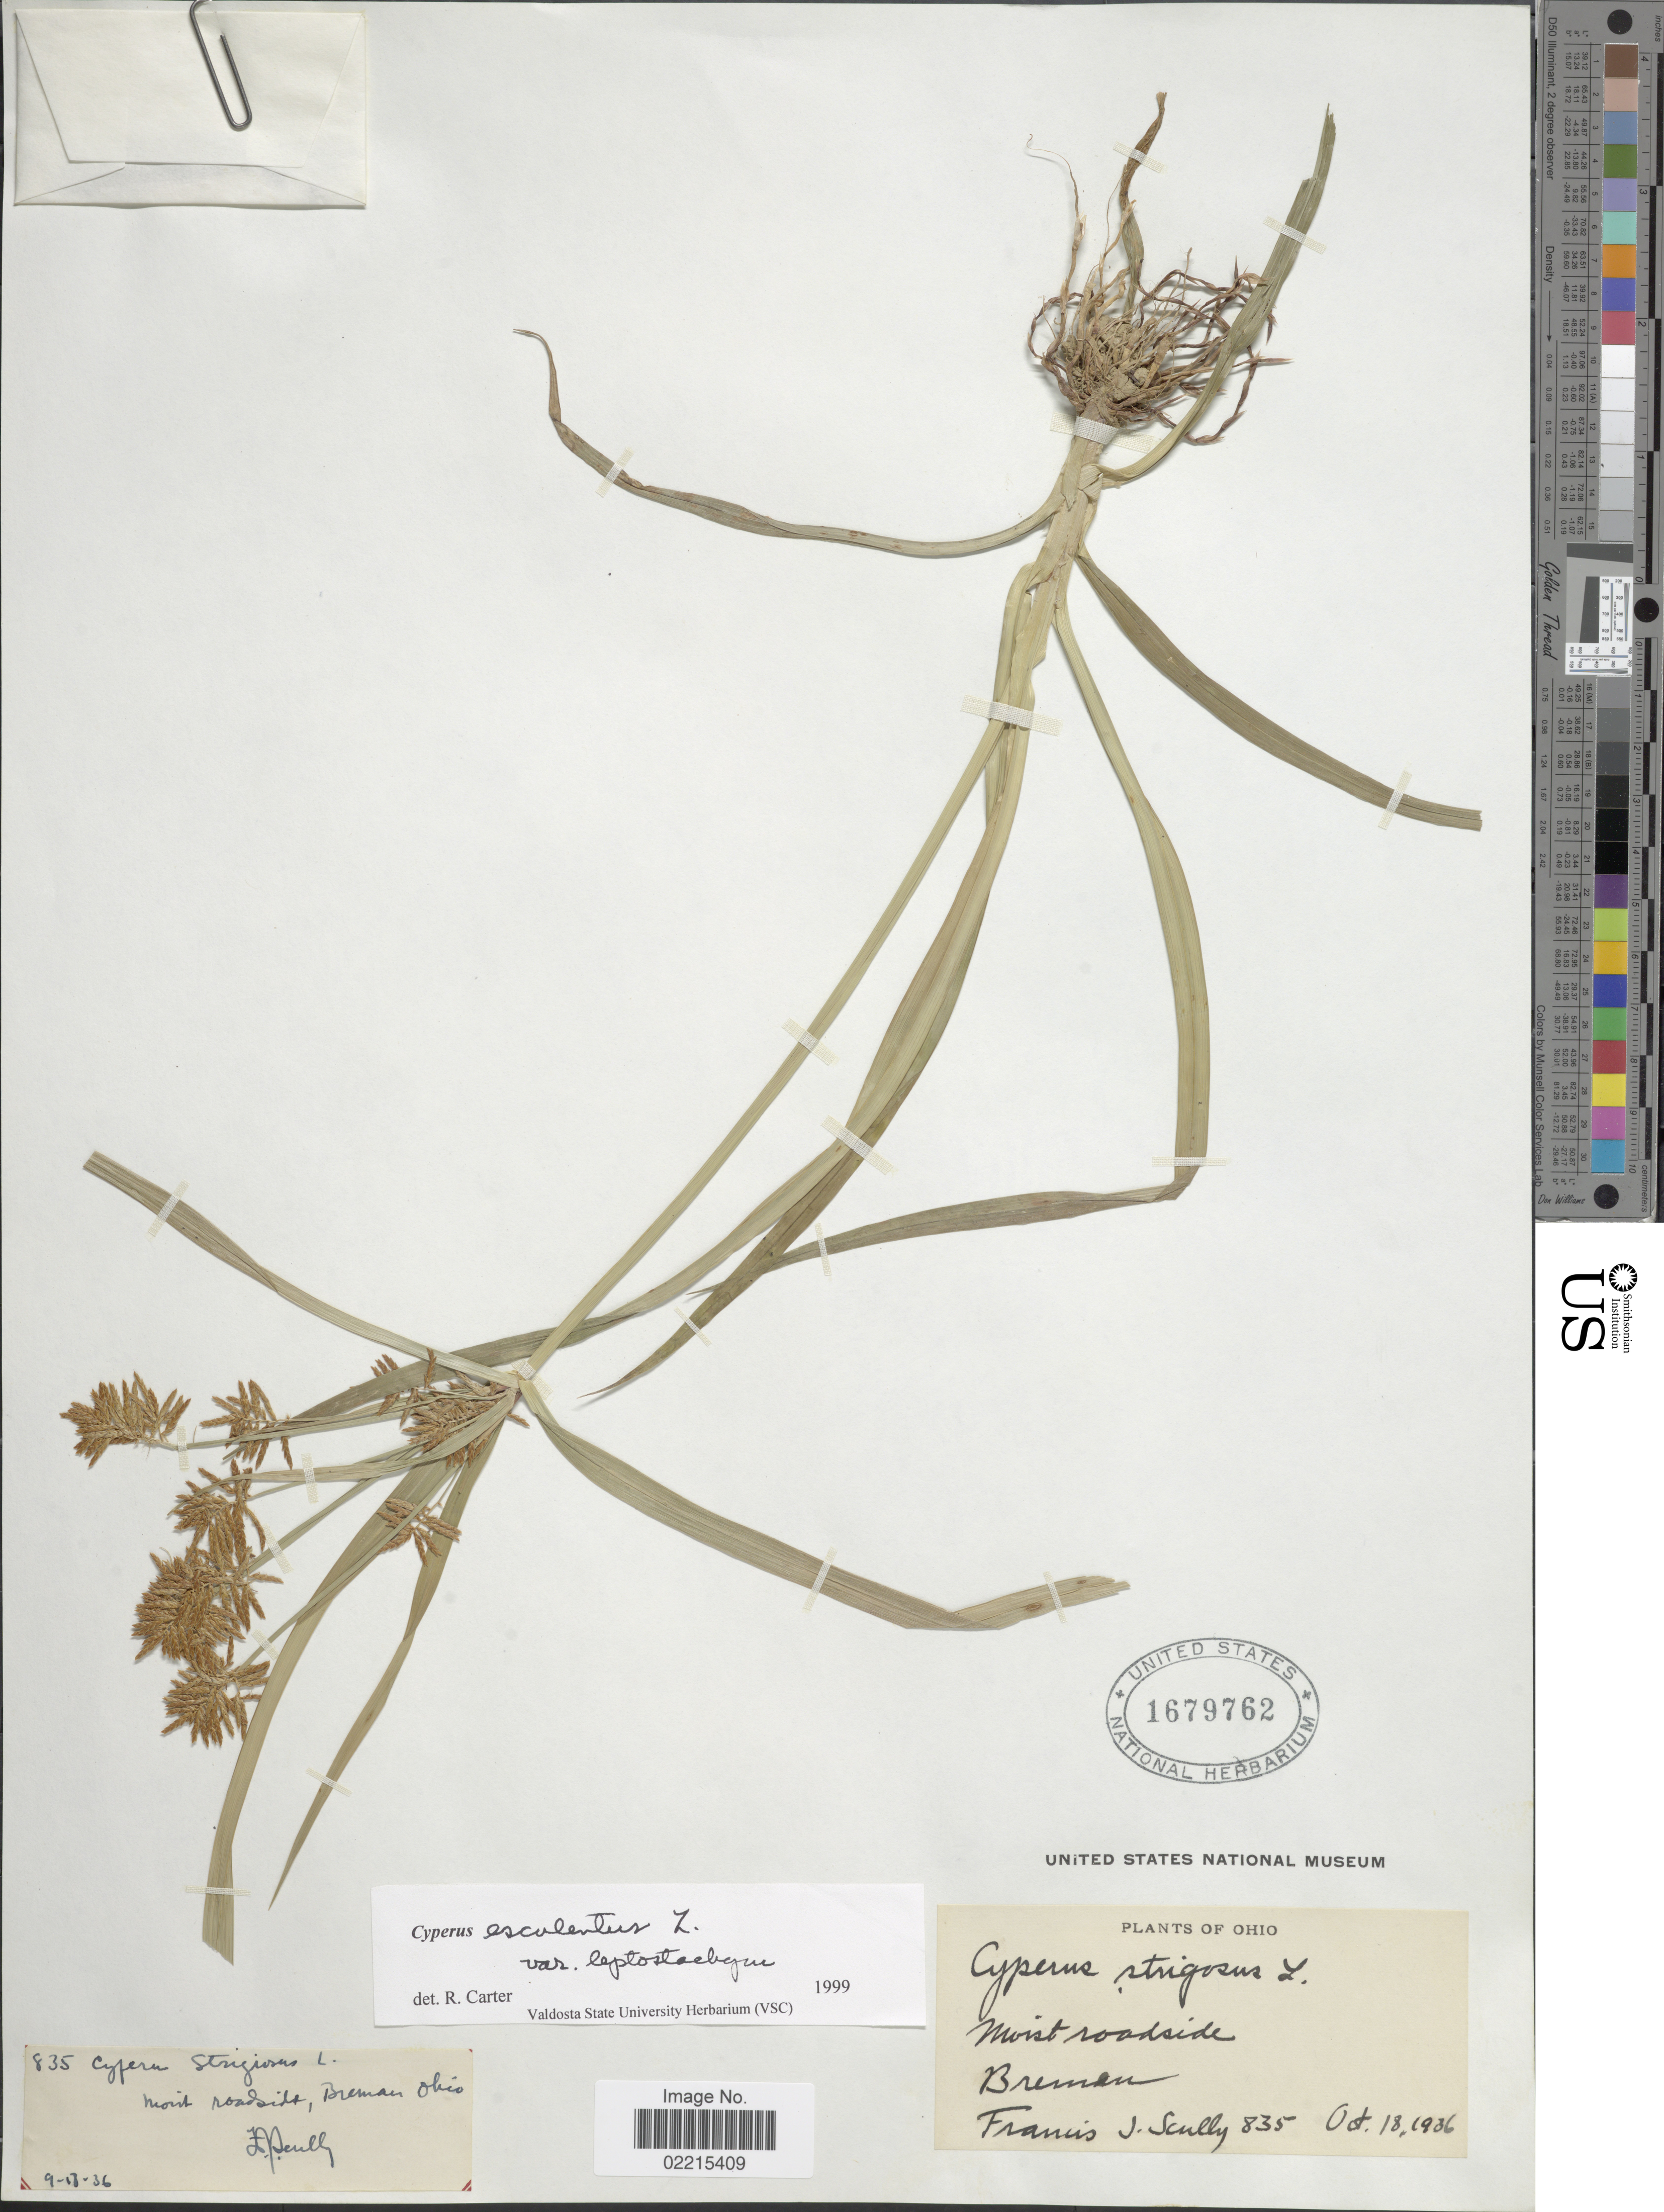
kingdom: Plantae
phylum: Tracheophyta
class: Liliopsida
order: Poales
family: Cyperaceae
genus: Cyperus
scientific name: Cyperus esculentus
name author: L.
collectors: F. J. Scully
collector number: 835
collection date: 1936-10-18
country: United States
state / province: Ohio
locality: Moist roadside, Bremen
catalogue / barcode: US 1679762